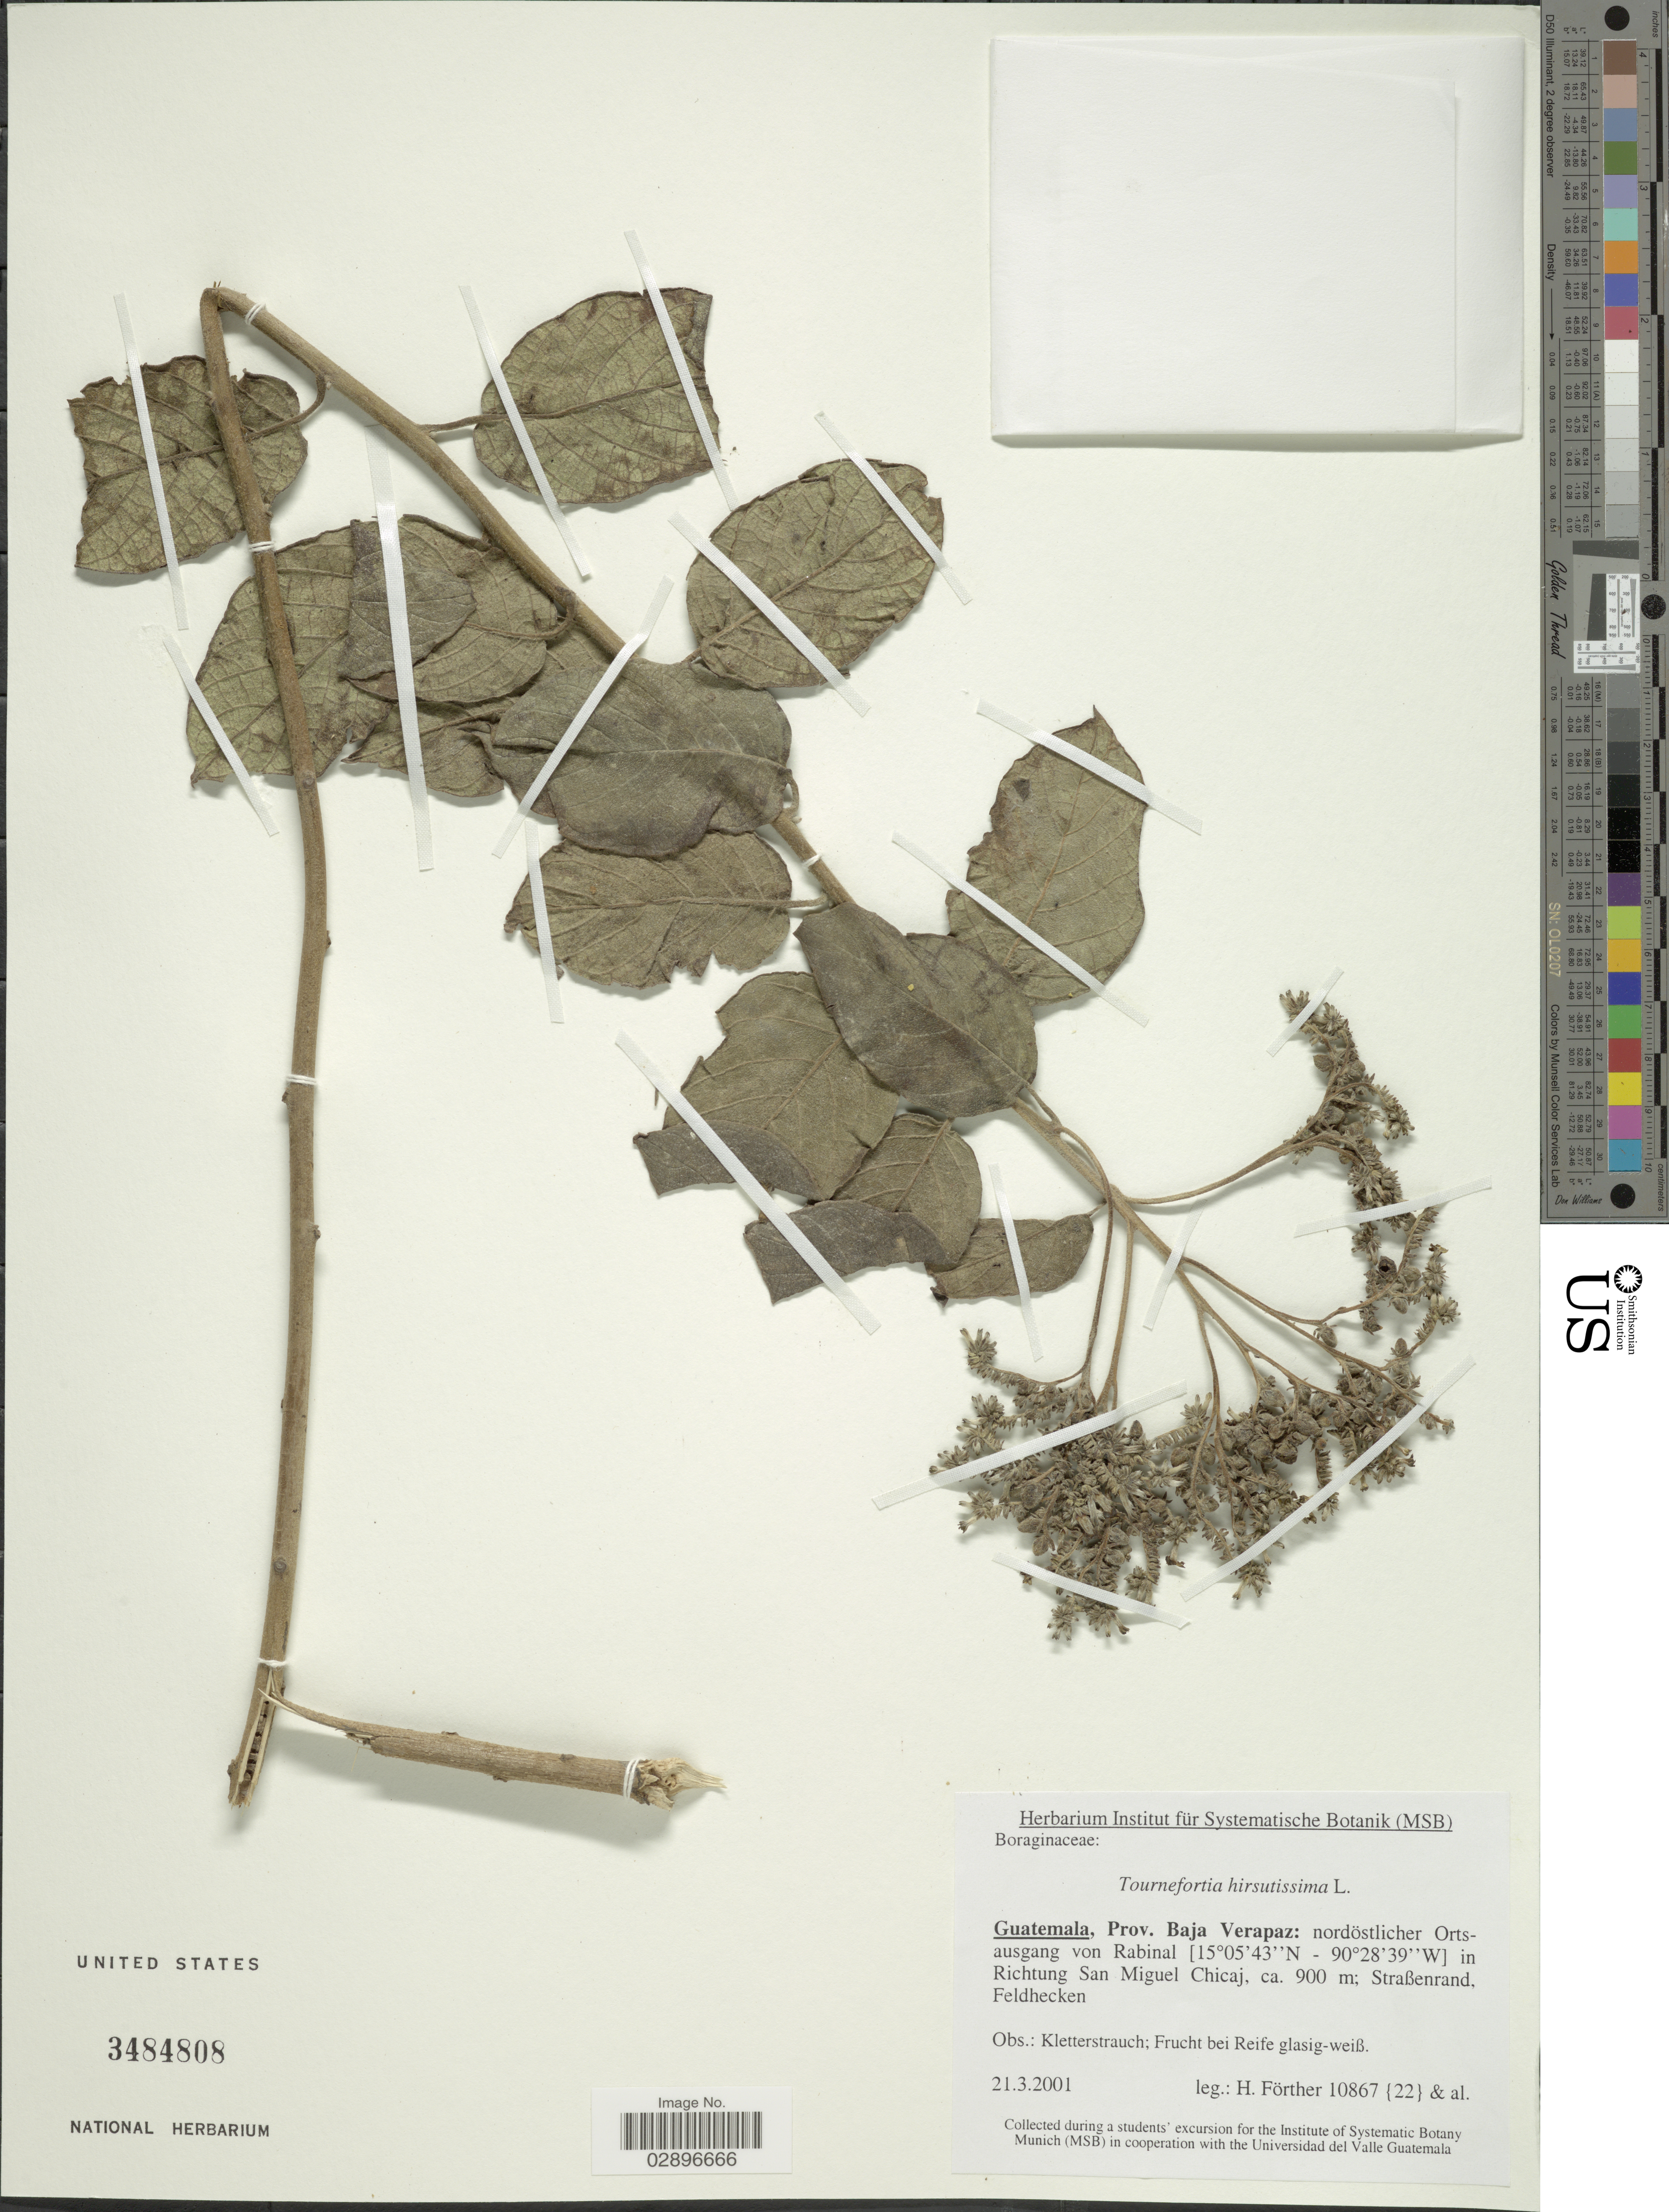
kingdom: Plantae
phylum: Tracheophyta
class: Magnoliopsida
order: Boraginales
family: Heliotropiaceae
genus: Tournefortia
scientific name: Tournefortia hirsutissima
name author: L.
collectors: H. Förther & et al.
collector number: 10867 {22}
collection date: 2001-03-21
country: Guatemala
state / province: Baja Verapaz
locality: Nordöstlicher Ortsausgang von Rabinal in Richtung San Miguel Chicaj.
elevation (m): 900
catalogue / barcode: US 3484808